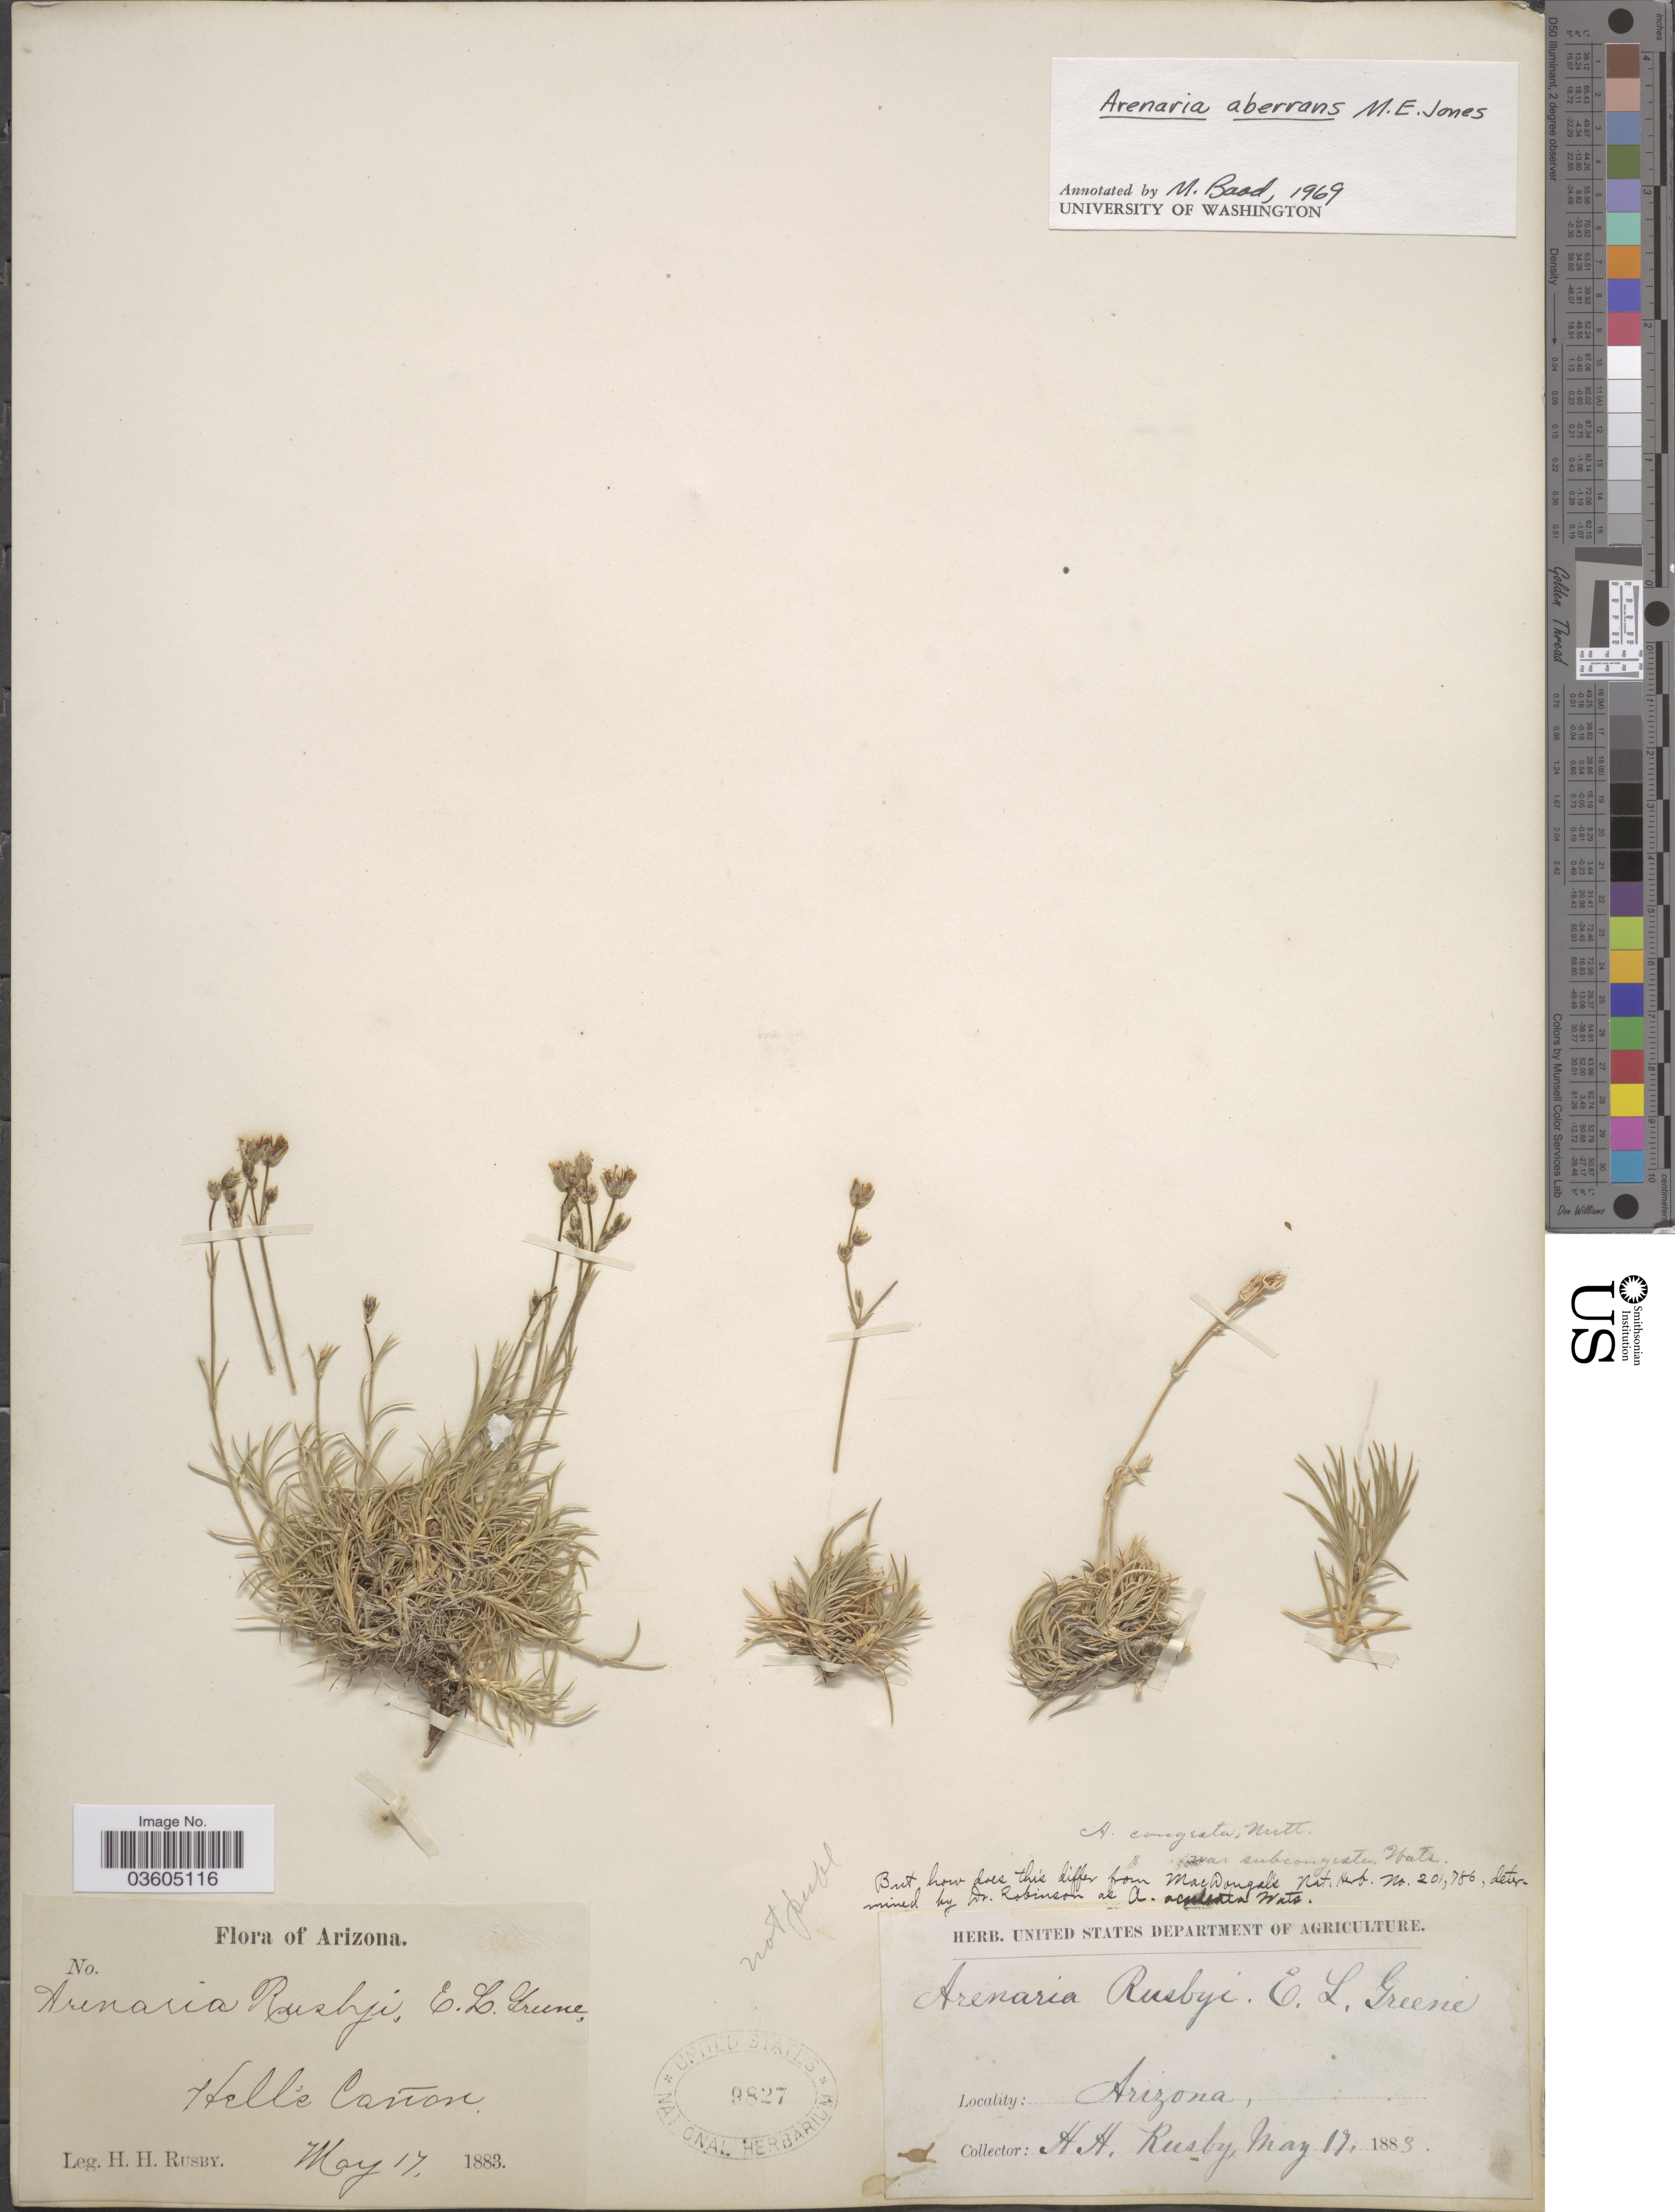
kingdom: Plantae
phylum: Tracheophyta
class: Magnoliopsida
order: Caryophyllales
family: Caryophyllaceae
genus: Eremogone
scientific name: Eremogone aberrans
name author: (M.E. Jones) Ikonn.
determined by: U.S. National Herbarium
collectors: H. H. Rusby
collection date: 1883-05-17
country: United States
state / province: Arizona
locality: Hell's Cañon.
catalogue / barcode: US 9827